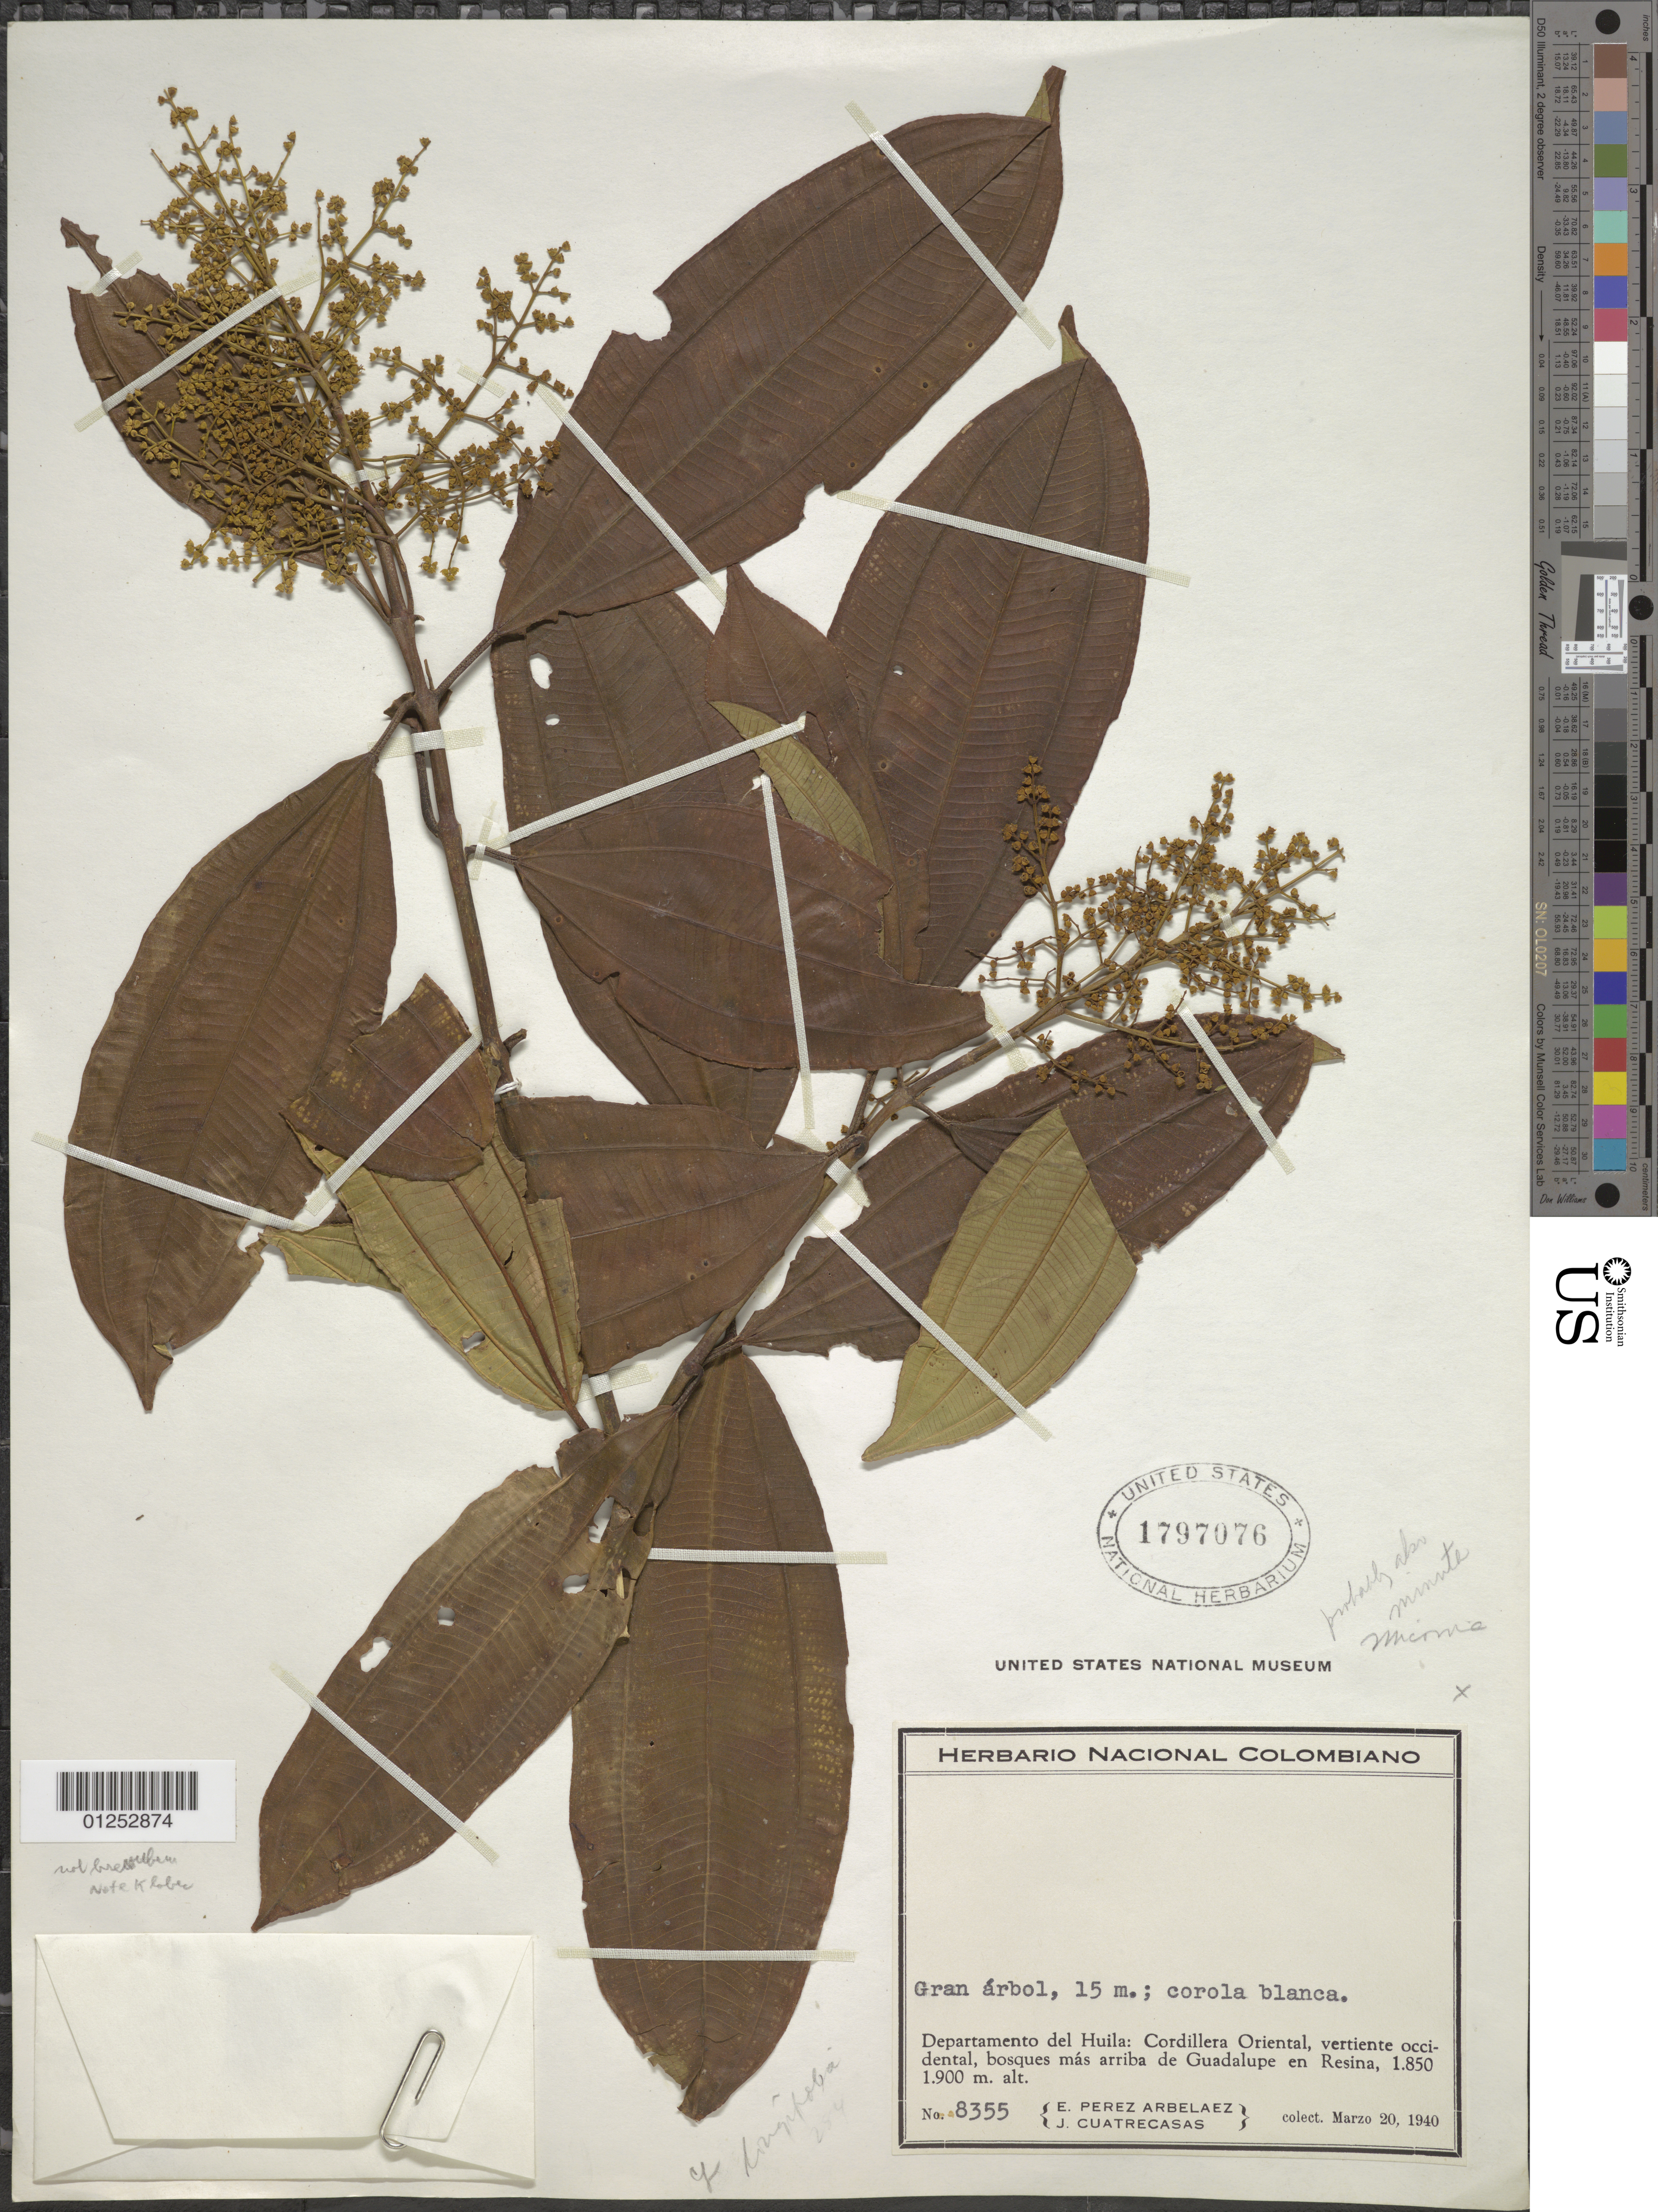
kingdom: Plantae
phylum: Tracheophyta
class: Magnoliopsida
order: Myrtales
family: Melastomataceae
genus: Miconia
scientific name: Miconia sp.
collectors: E. Pérez Arbeláez & J. Cuatrecasas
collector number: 8355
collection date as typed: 20-Mar-40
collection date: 1940-03-20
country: Colombia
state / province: Huila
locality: Cordillera Oriental, vertiente occidental, bosques mas arriba de Guadalupe en Resina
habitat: Bosques más arriba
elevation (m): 1850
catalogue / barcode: US 1797076